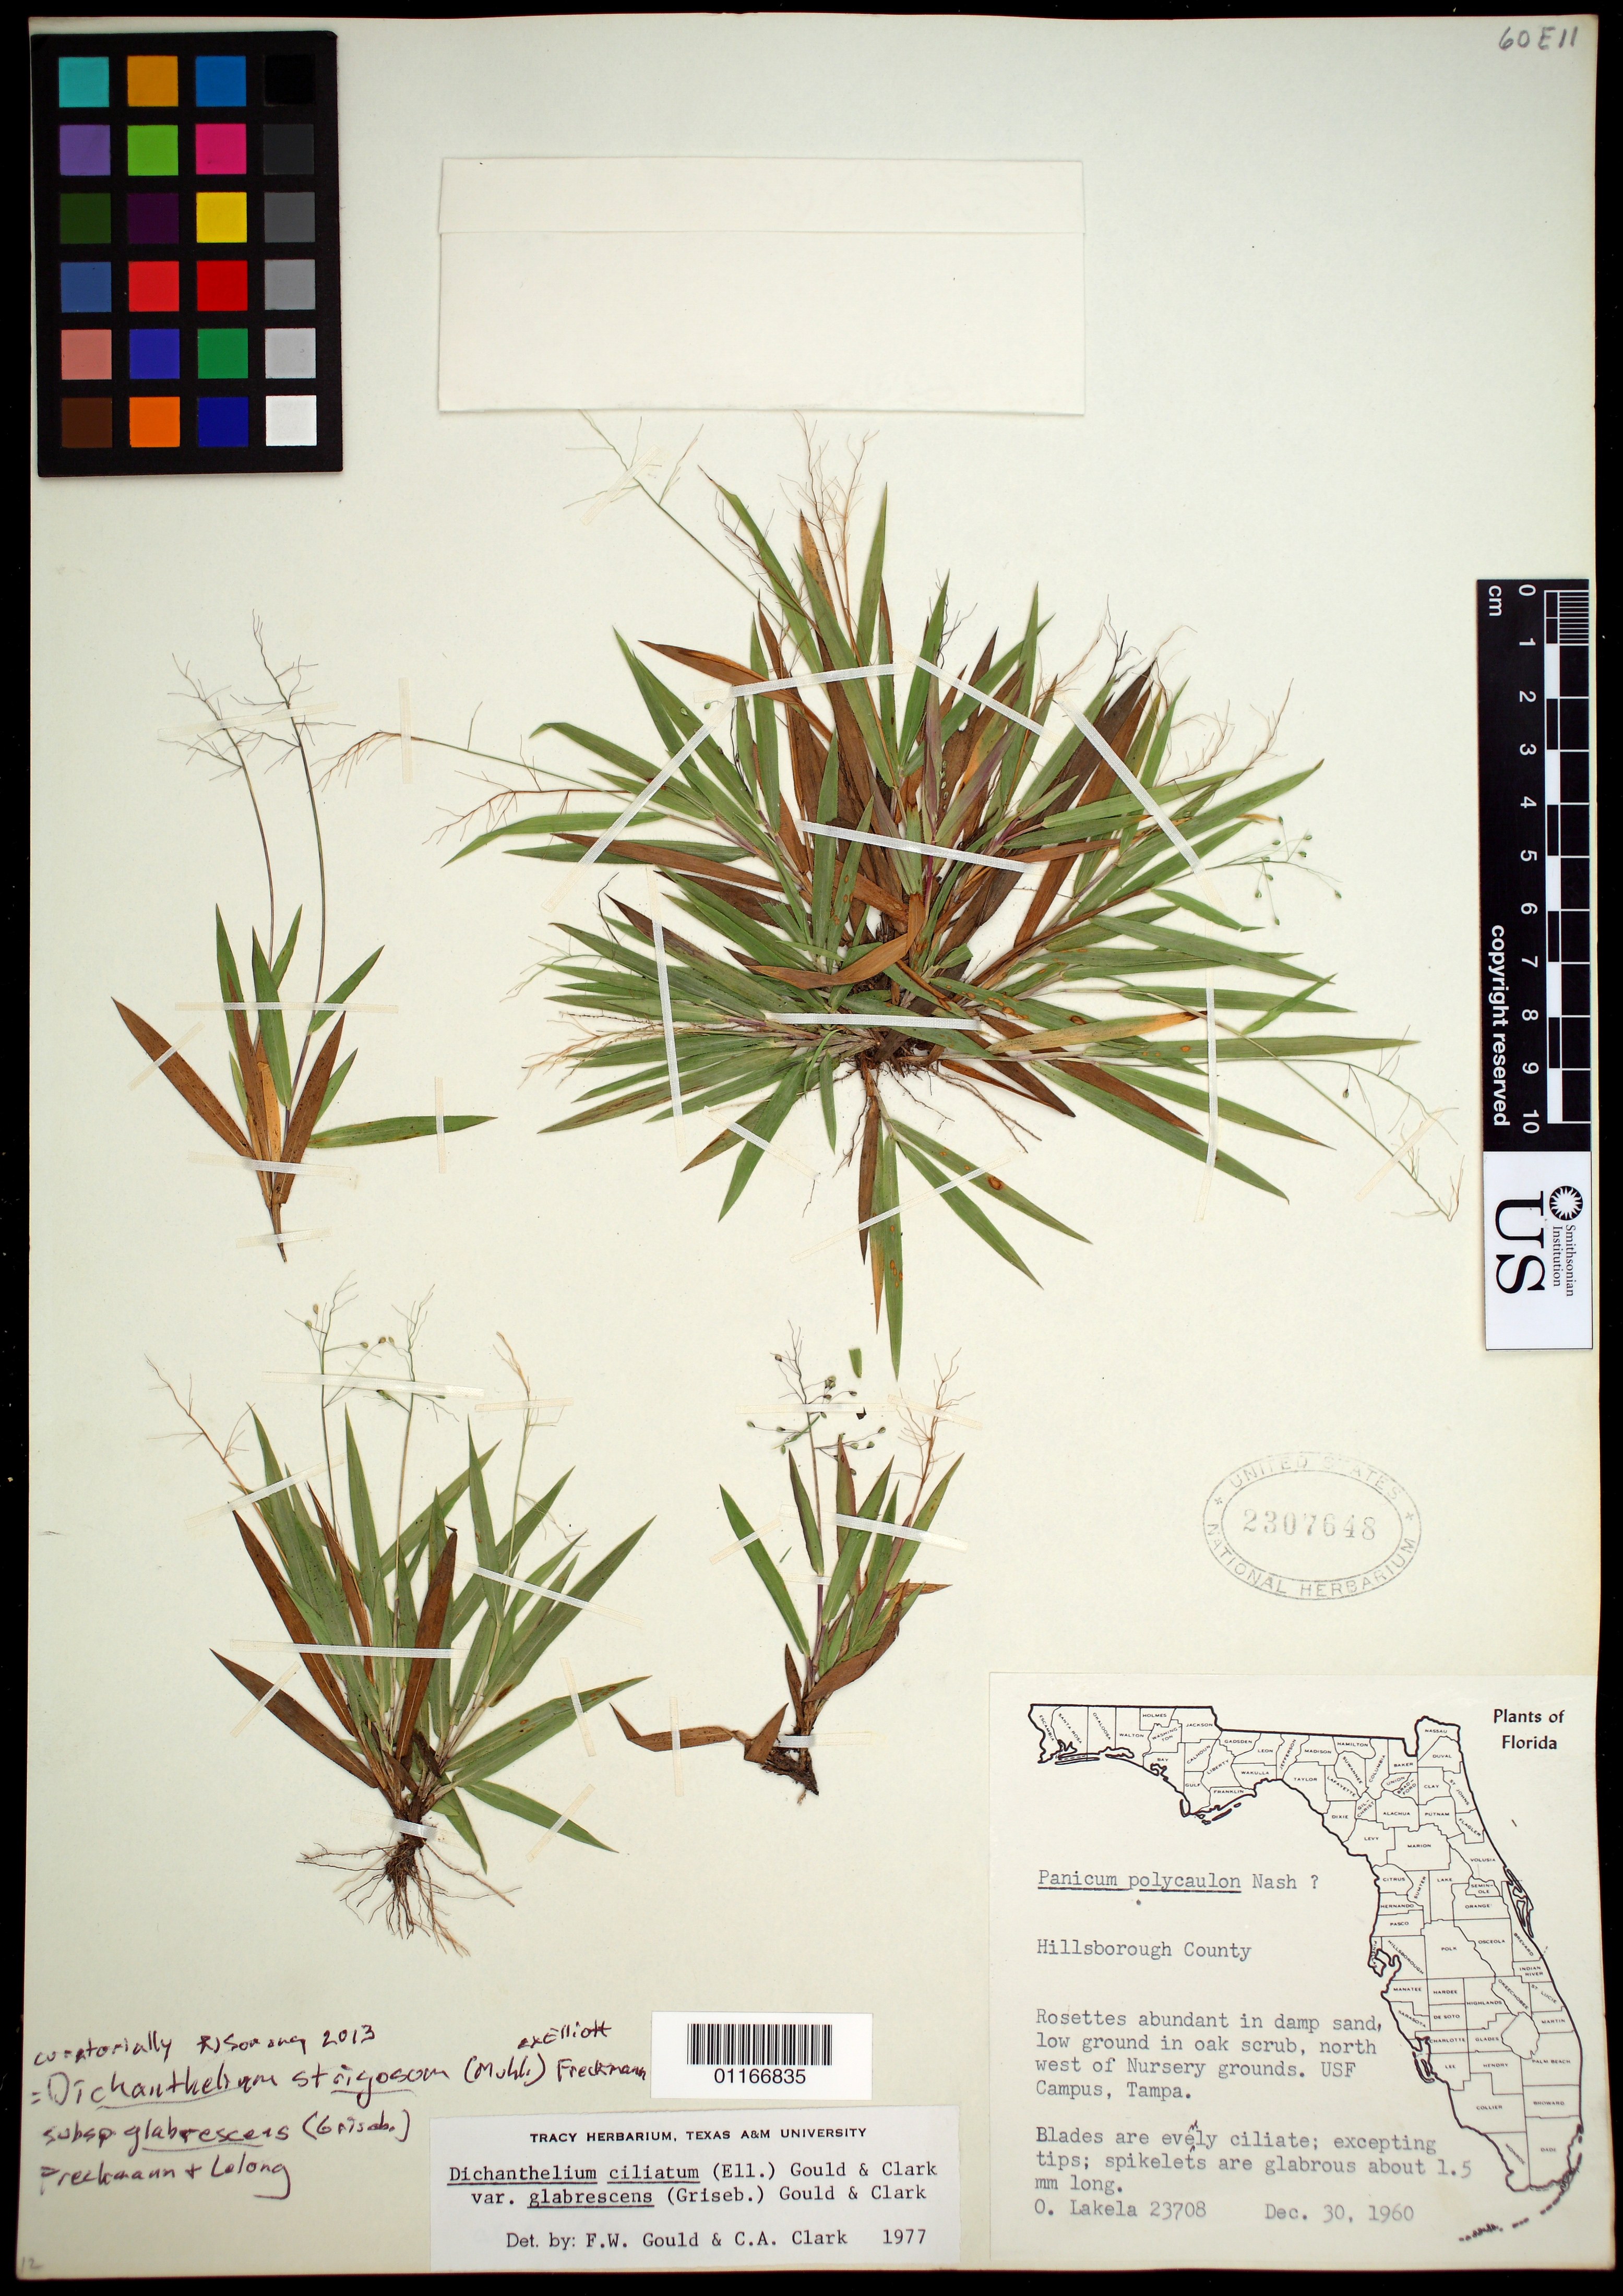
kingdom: Plantae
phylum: Tracheophyta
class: Liliopsida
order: Poales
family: Poaceae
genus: Dichanthelium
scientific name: Dichanthelium strigosum var. glabrescens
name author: (Griseb.) Freckmann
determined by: Soreng, Robert J., Research Associate (BOT), Smithsonian Institution - National Museum of Natural History (UNITED STATES)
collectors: O. Lakela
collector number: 23708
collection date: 1960-12-30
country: United States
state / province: Florida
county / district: Hillsborough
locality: North of Nursery grounds. USF Campus, Tampa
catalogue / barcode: US 2307648